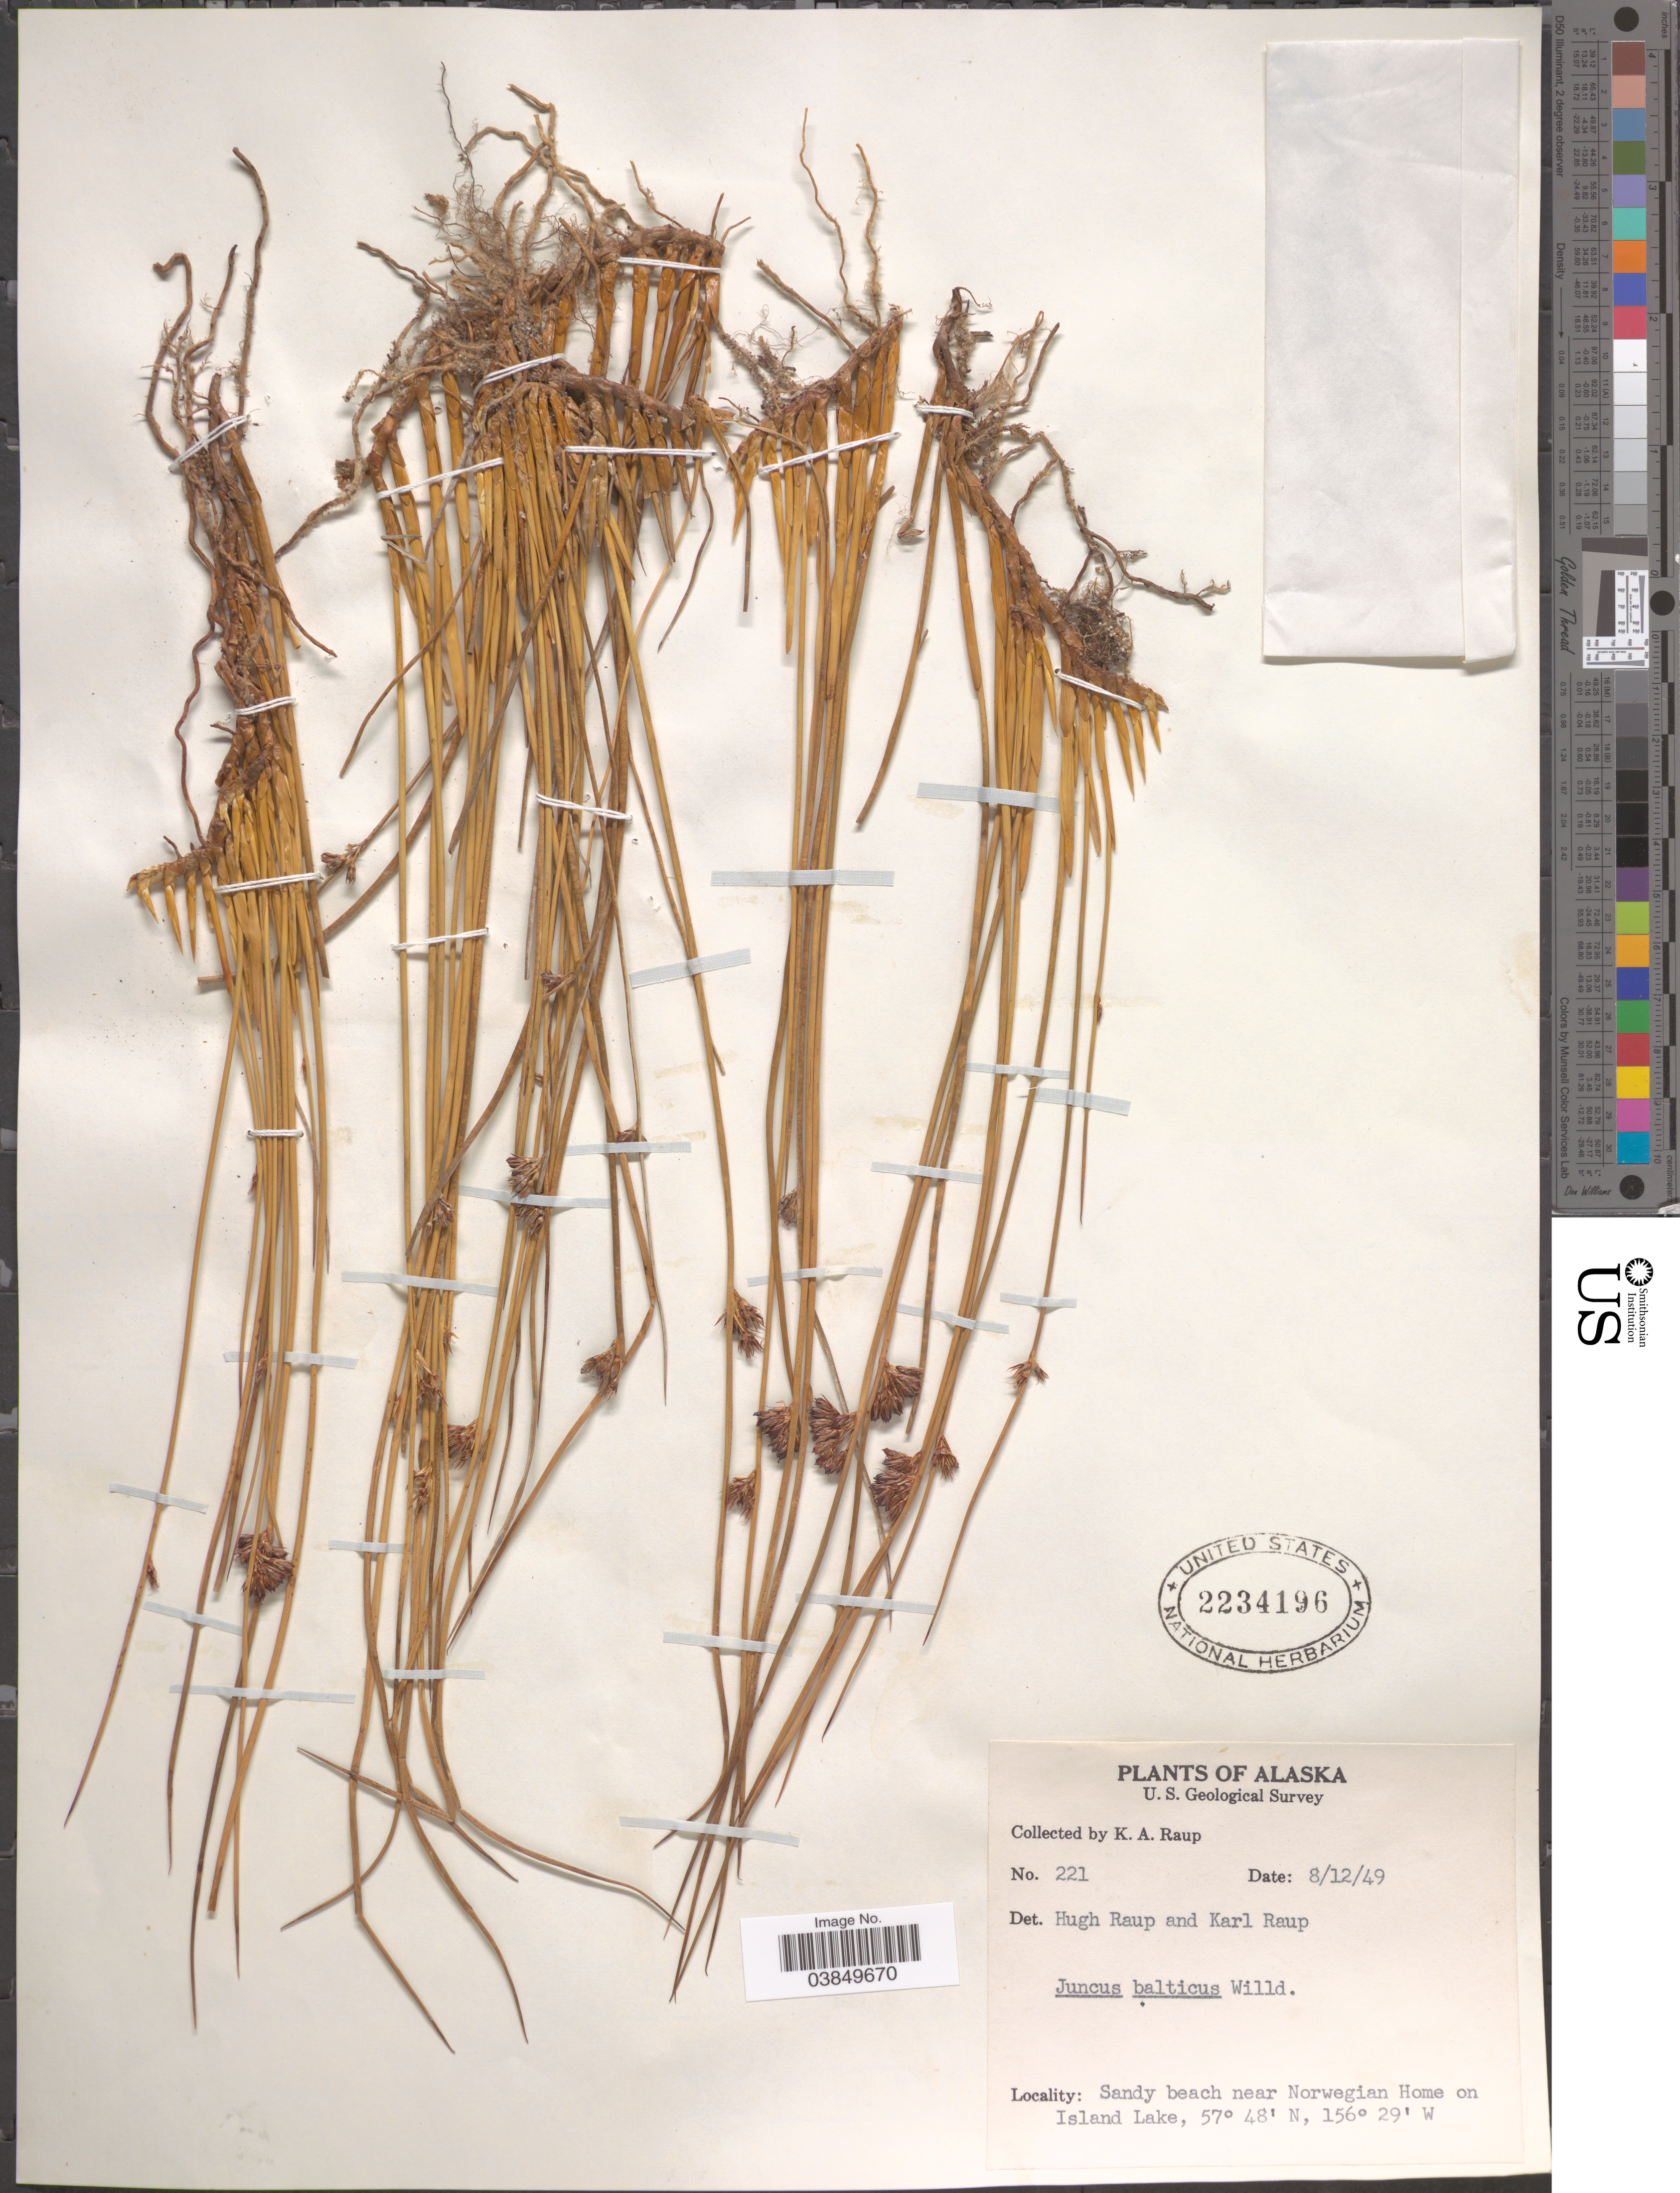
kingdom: Plantae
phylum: Tracheophyta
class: Liliopsida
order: Poales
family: Juncaceae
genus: Juncus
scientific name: Juncus balticus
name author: Willd.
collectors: K. Raup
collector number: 221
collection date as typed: Transcribed d/m/y: 12/8/49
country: United States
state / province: Alaska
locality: Sandy beach near Norwegian Home on Island Lake.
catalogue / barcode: US 2234196